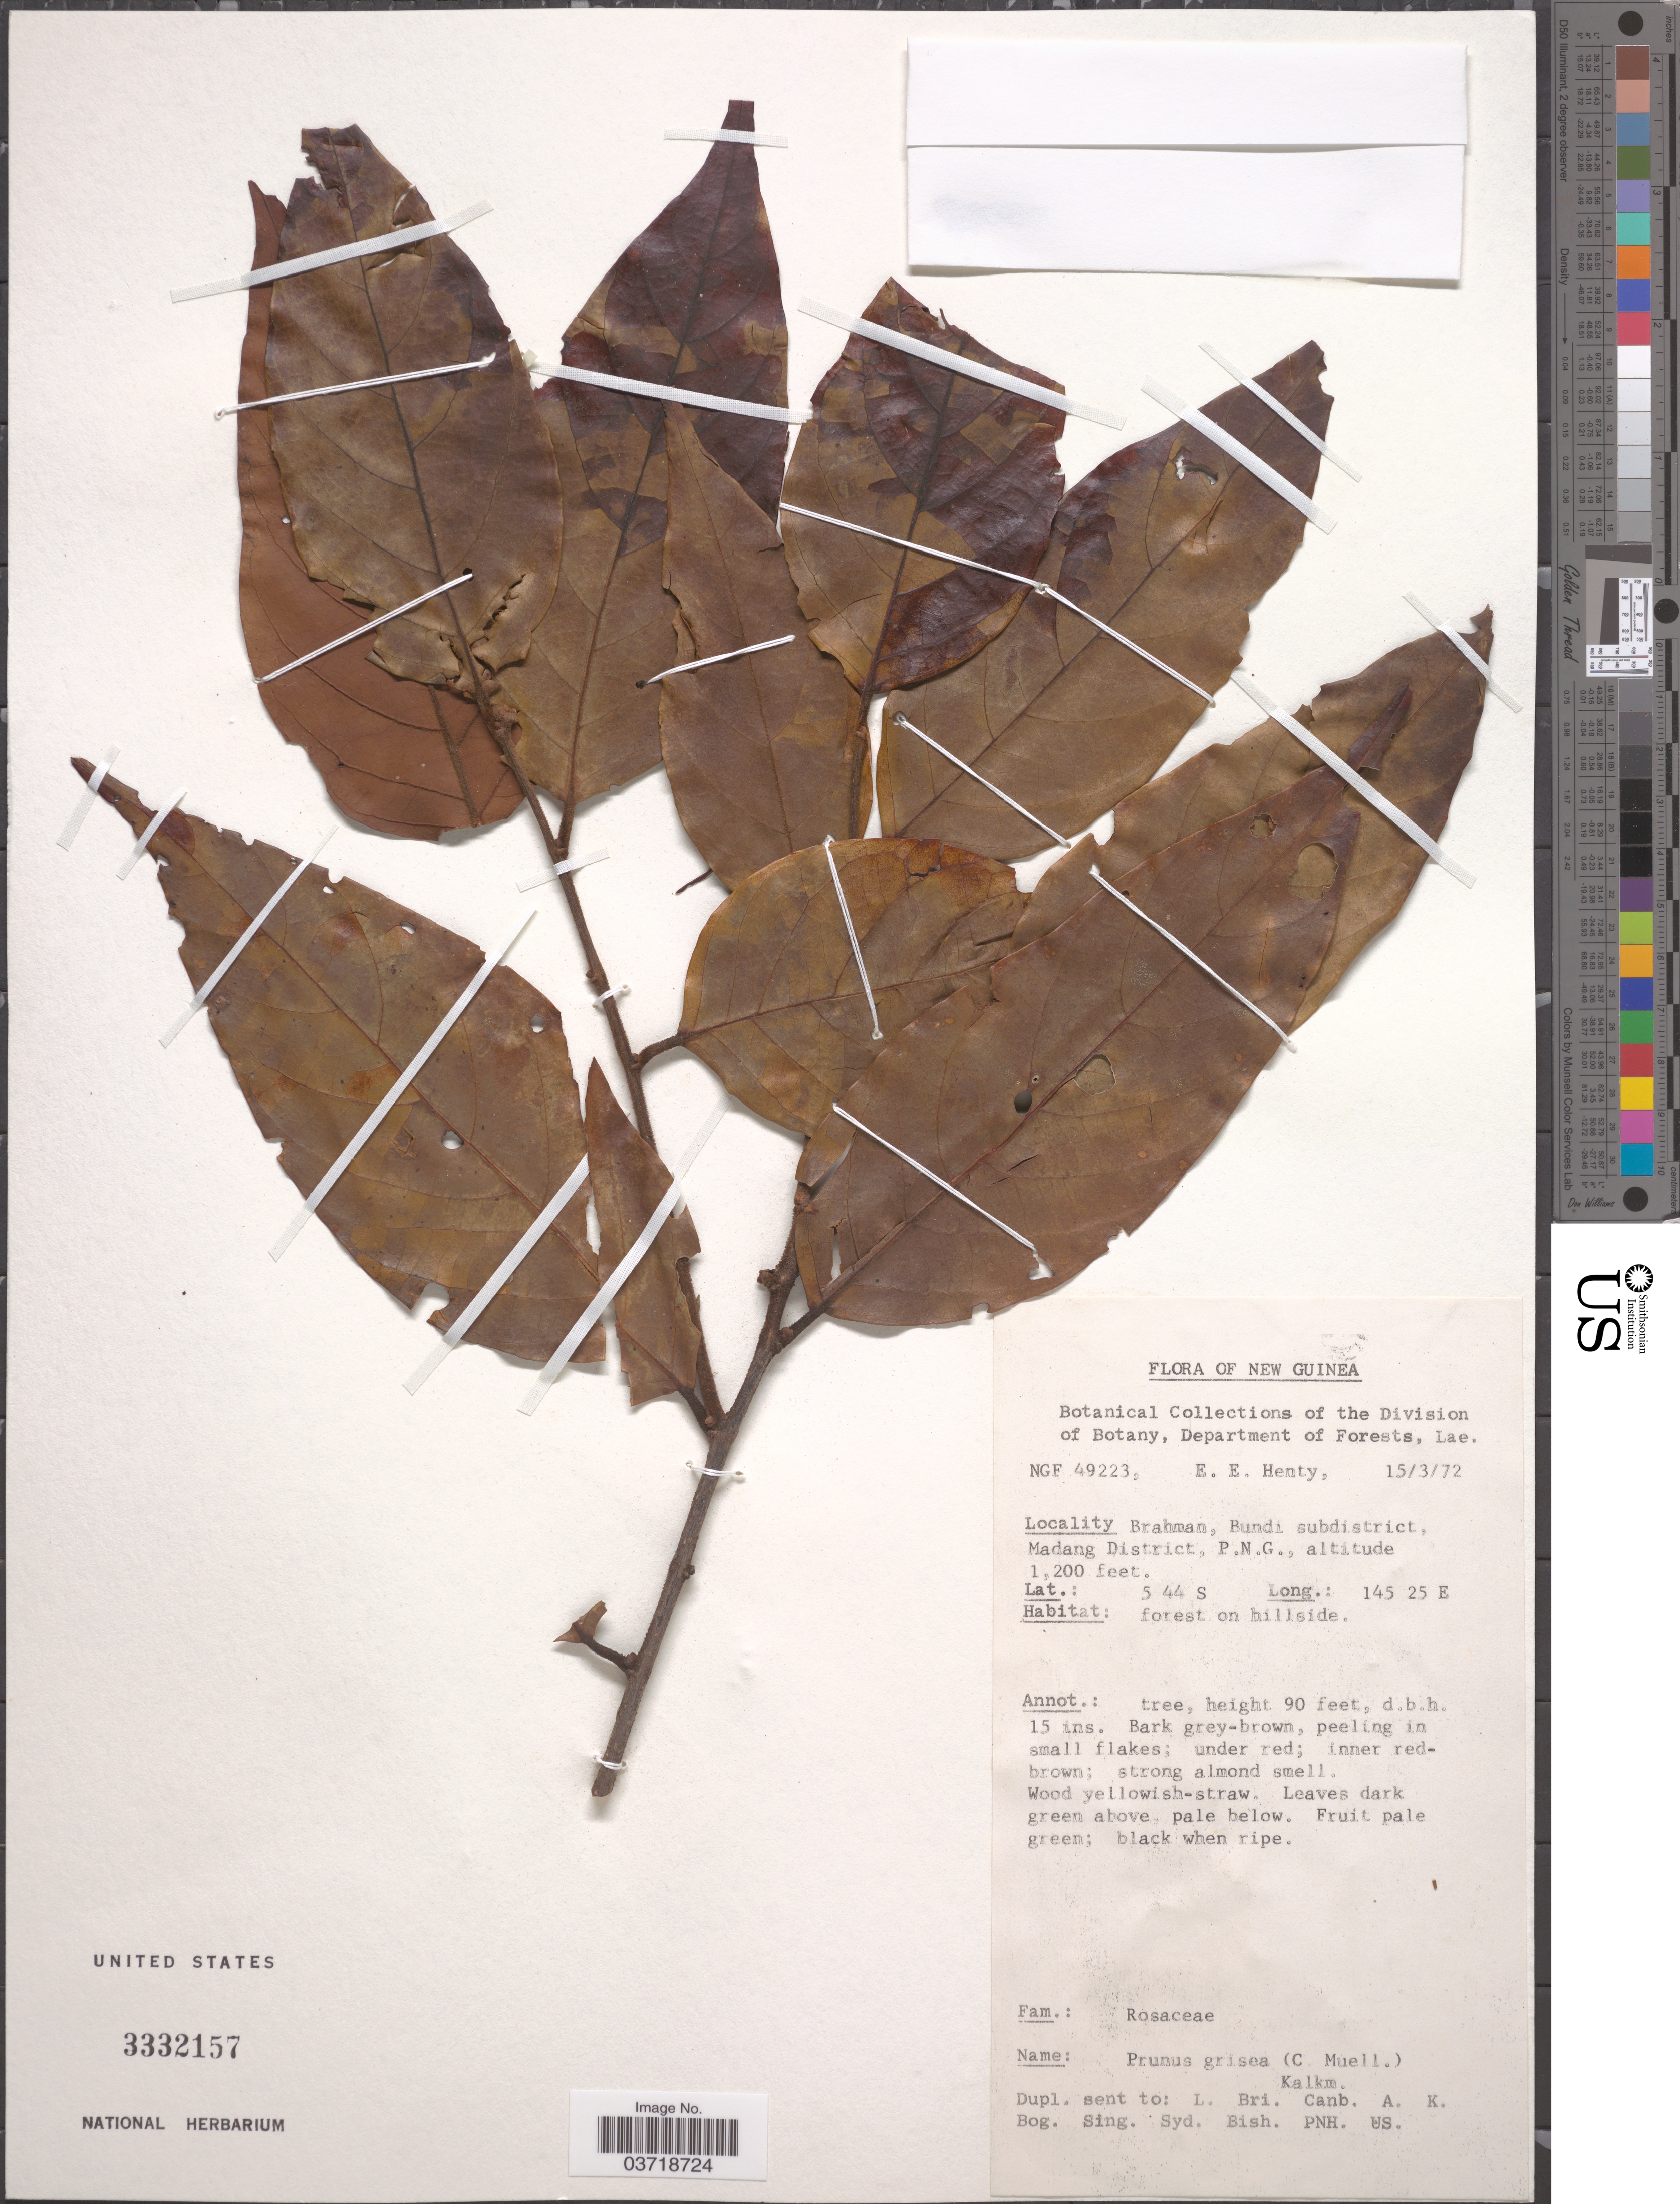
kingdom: Plantae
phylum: Tracheophyta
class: Magnoliopsida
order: Rosales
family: Rosaceae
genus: Prunus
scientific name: Prunus grisea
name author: (Blume ex K. Müller) Kalkman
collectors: E. Henty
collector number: NGF 49223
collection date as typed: Transcribed d/m/y: 15/3/72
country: Papua New Guinea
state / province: Madang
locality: New Guinea. Brahman, Bundi subdistrict, Madang District, P.N.G.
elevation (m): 366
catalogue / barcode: US 3332157